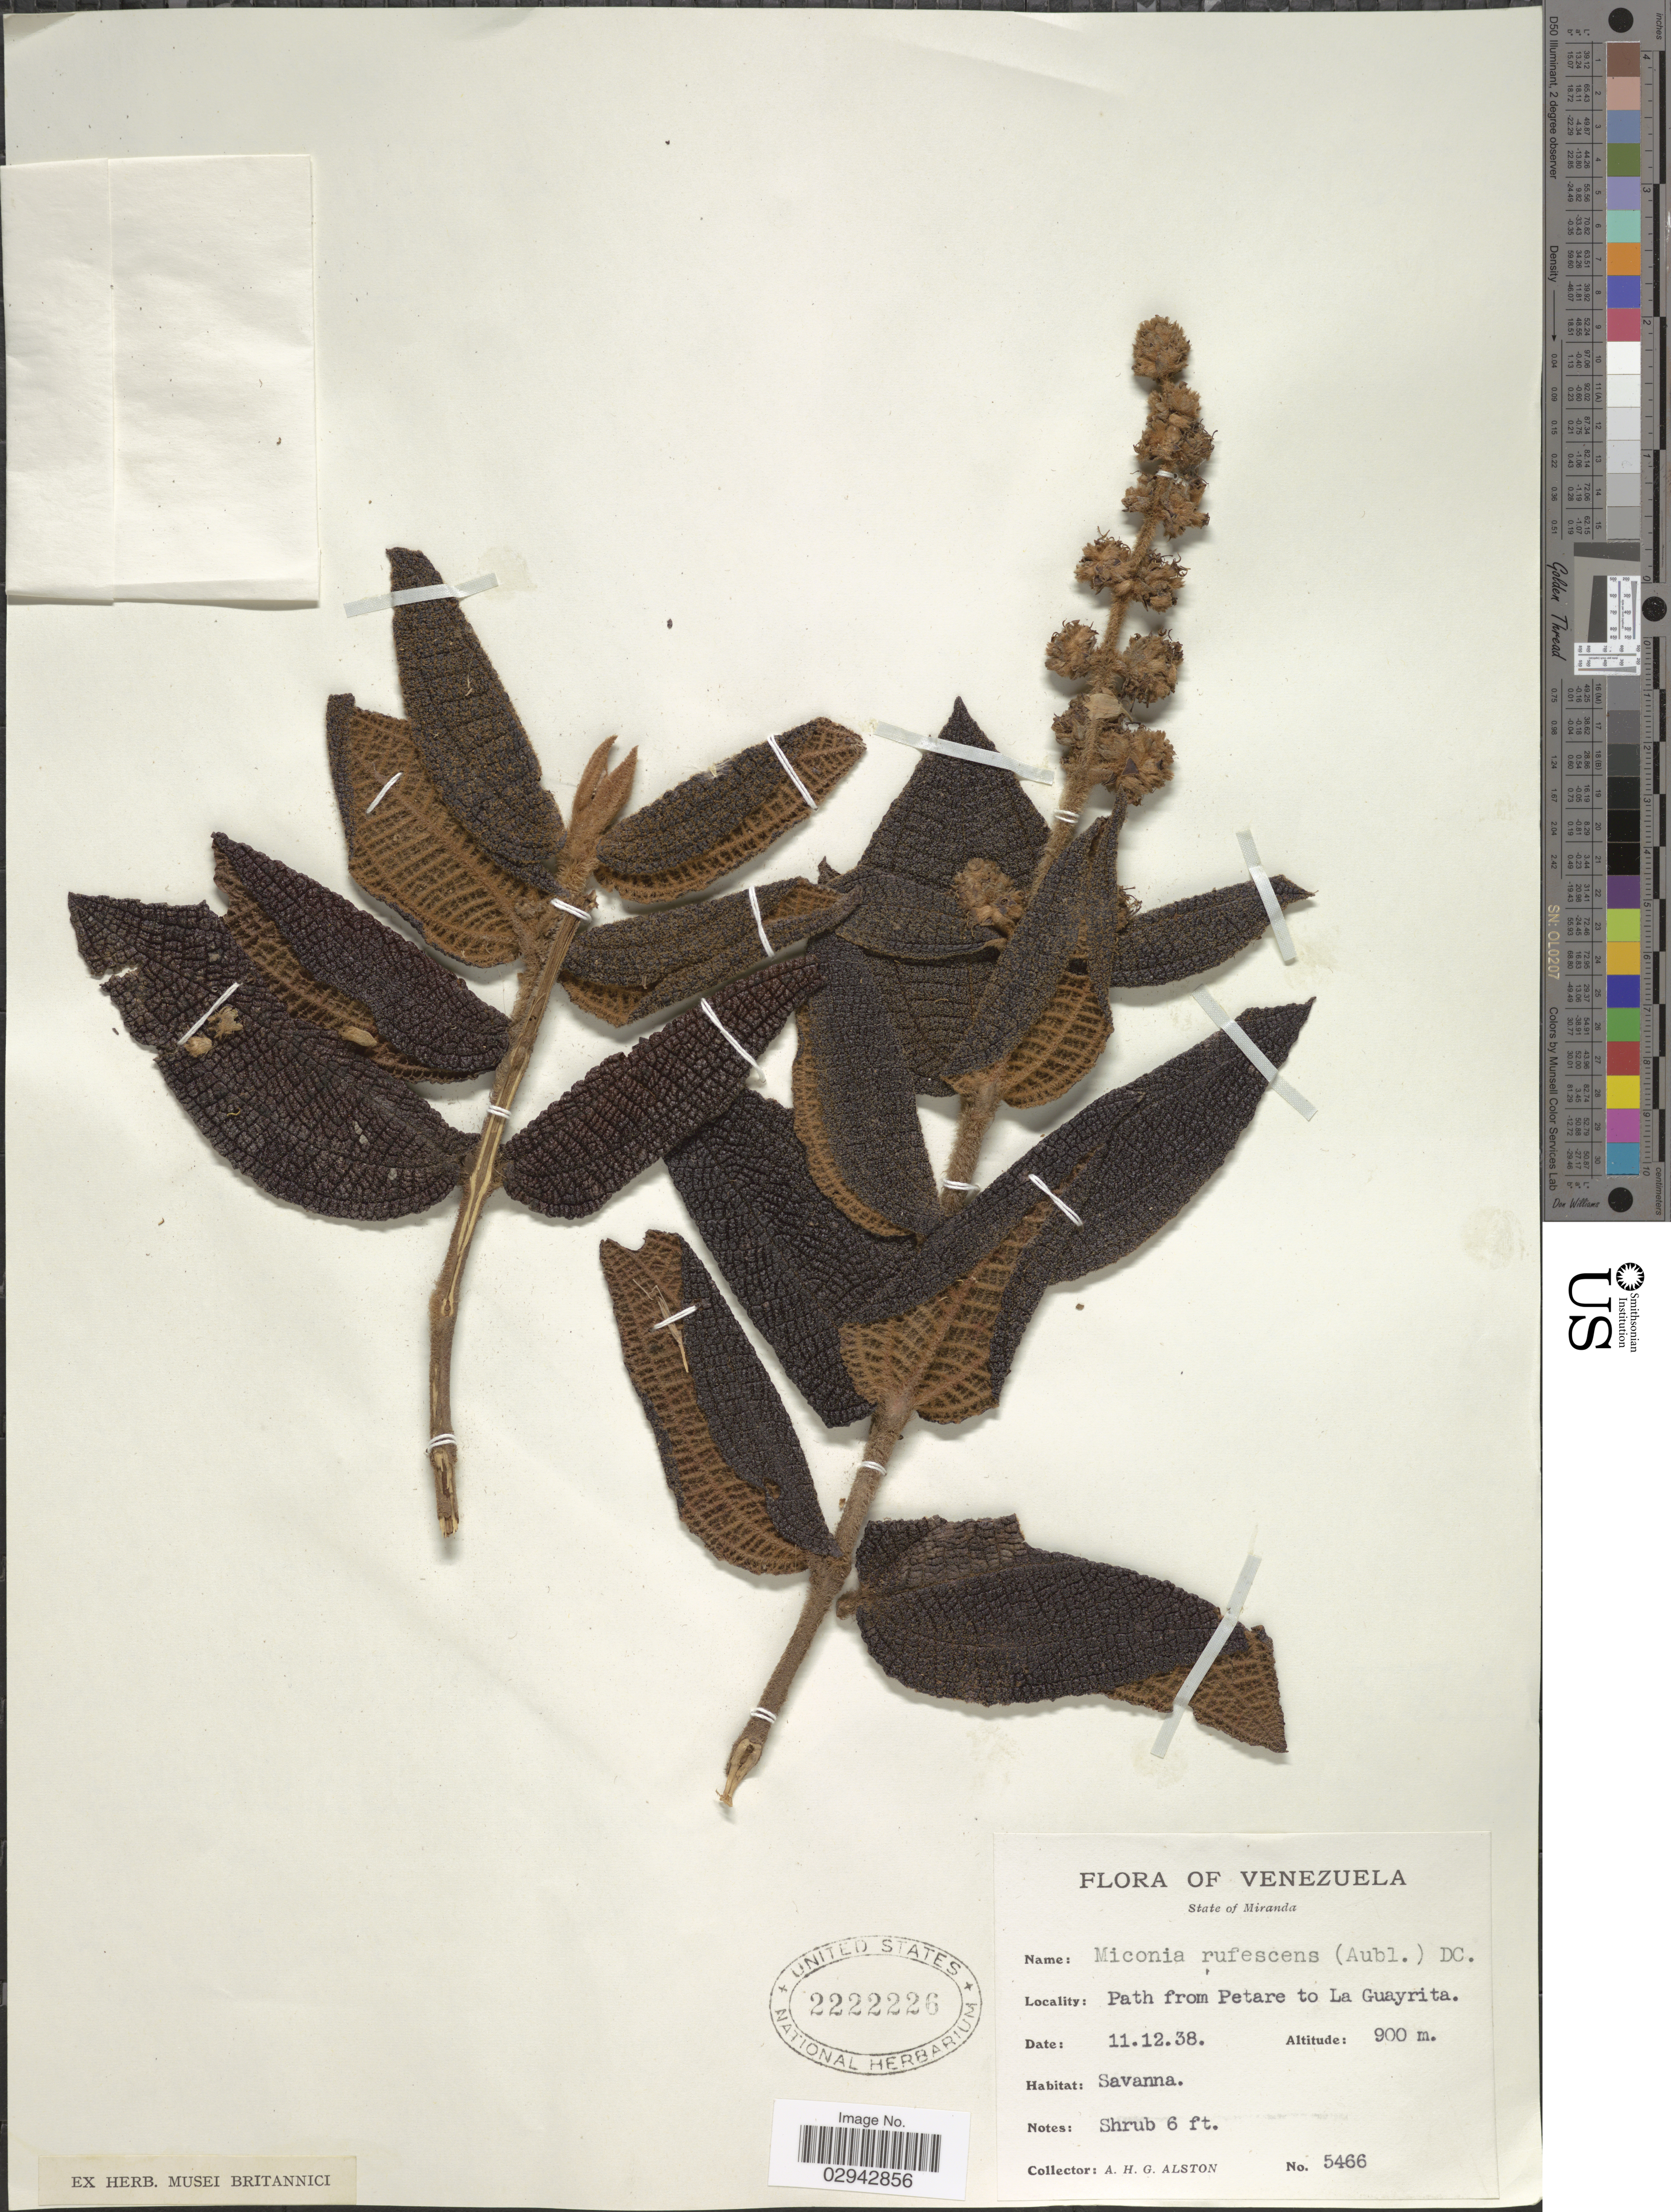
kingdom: Plantae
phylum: Tracheophyta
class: Magnoliopsida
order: Myrtales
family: Melastomataceae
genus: Miconia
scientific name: Miconia rufescens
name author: (Aubl.) DC.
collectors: A. H. Alston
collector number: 5466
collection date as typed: Transcribed d/m/y: 11/12/38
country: Venezuela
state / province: Miranda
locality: Path from Petare to La Guayrita.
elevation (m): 900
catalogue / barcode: US 2222226